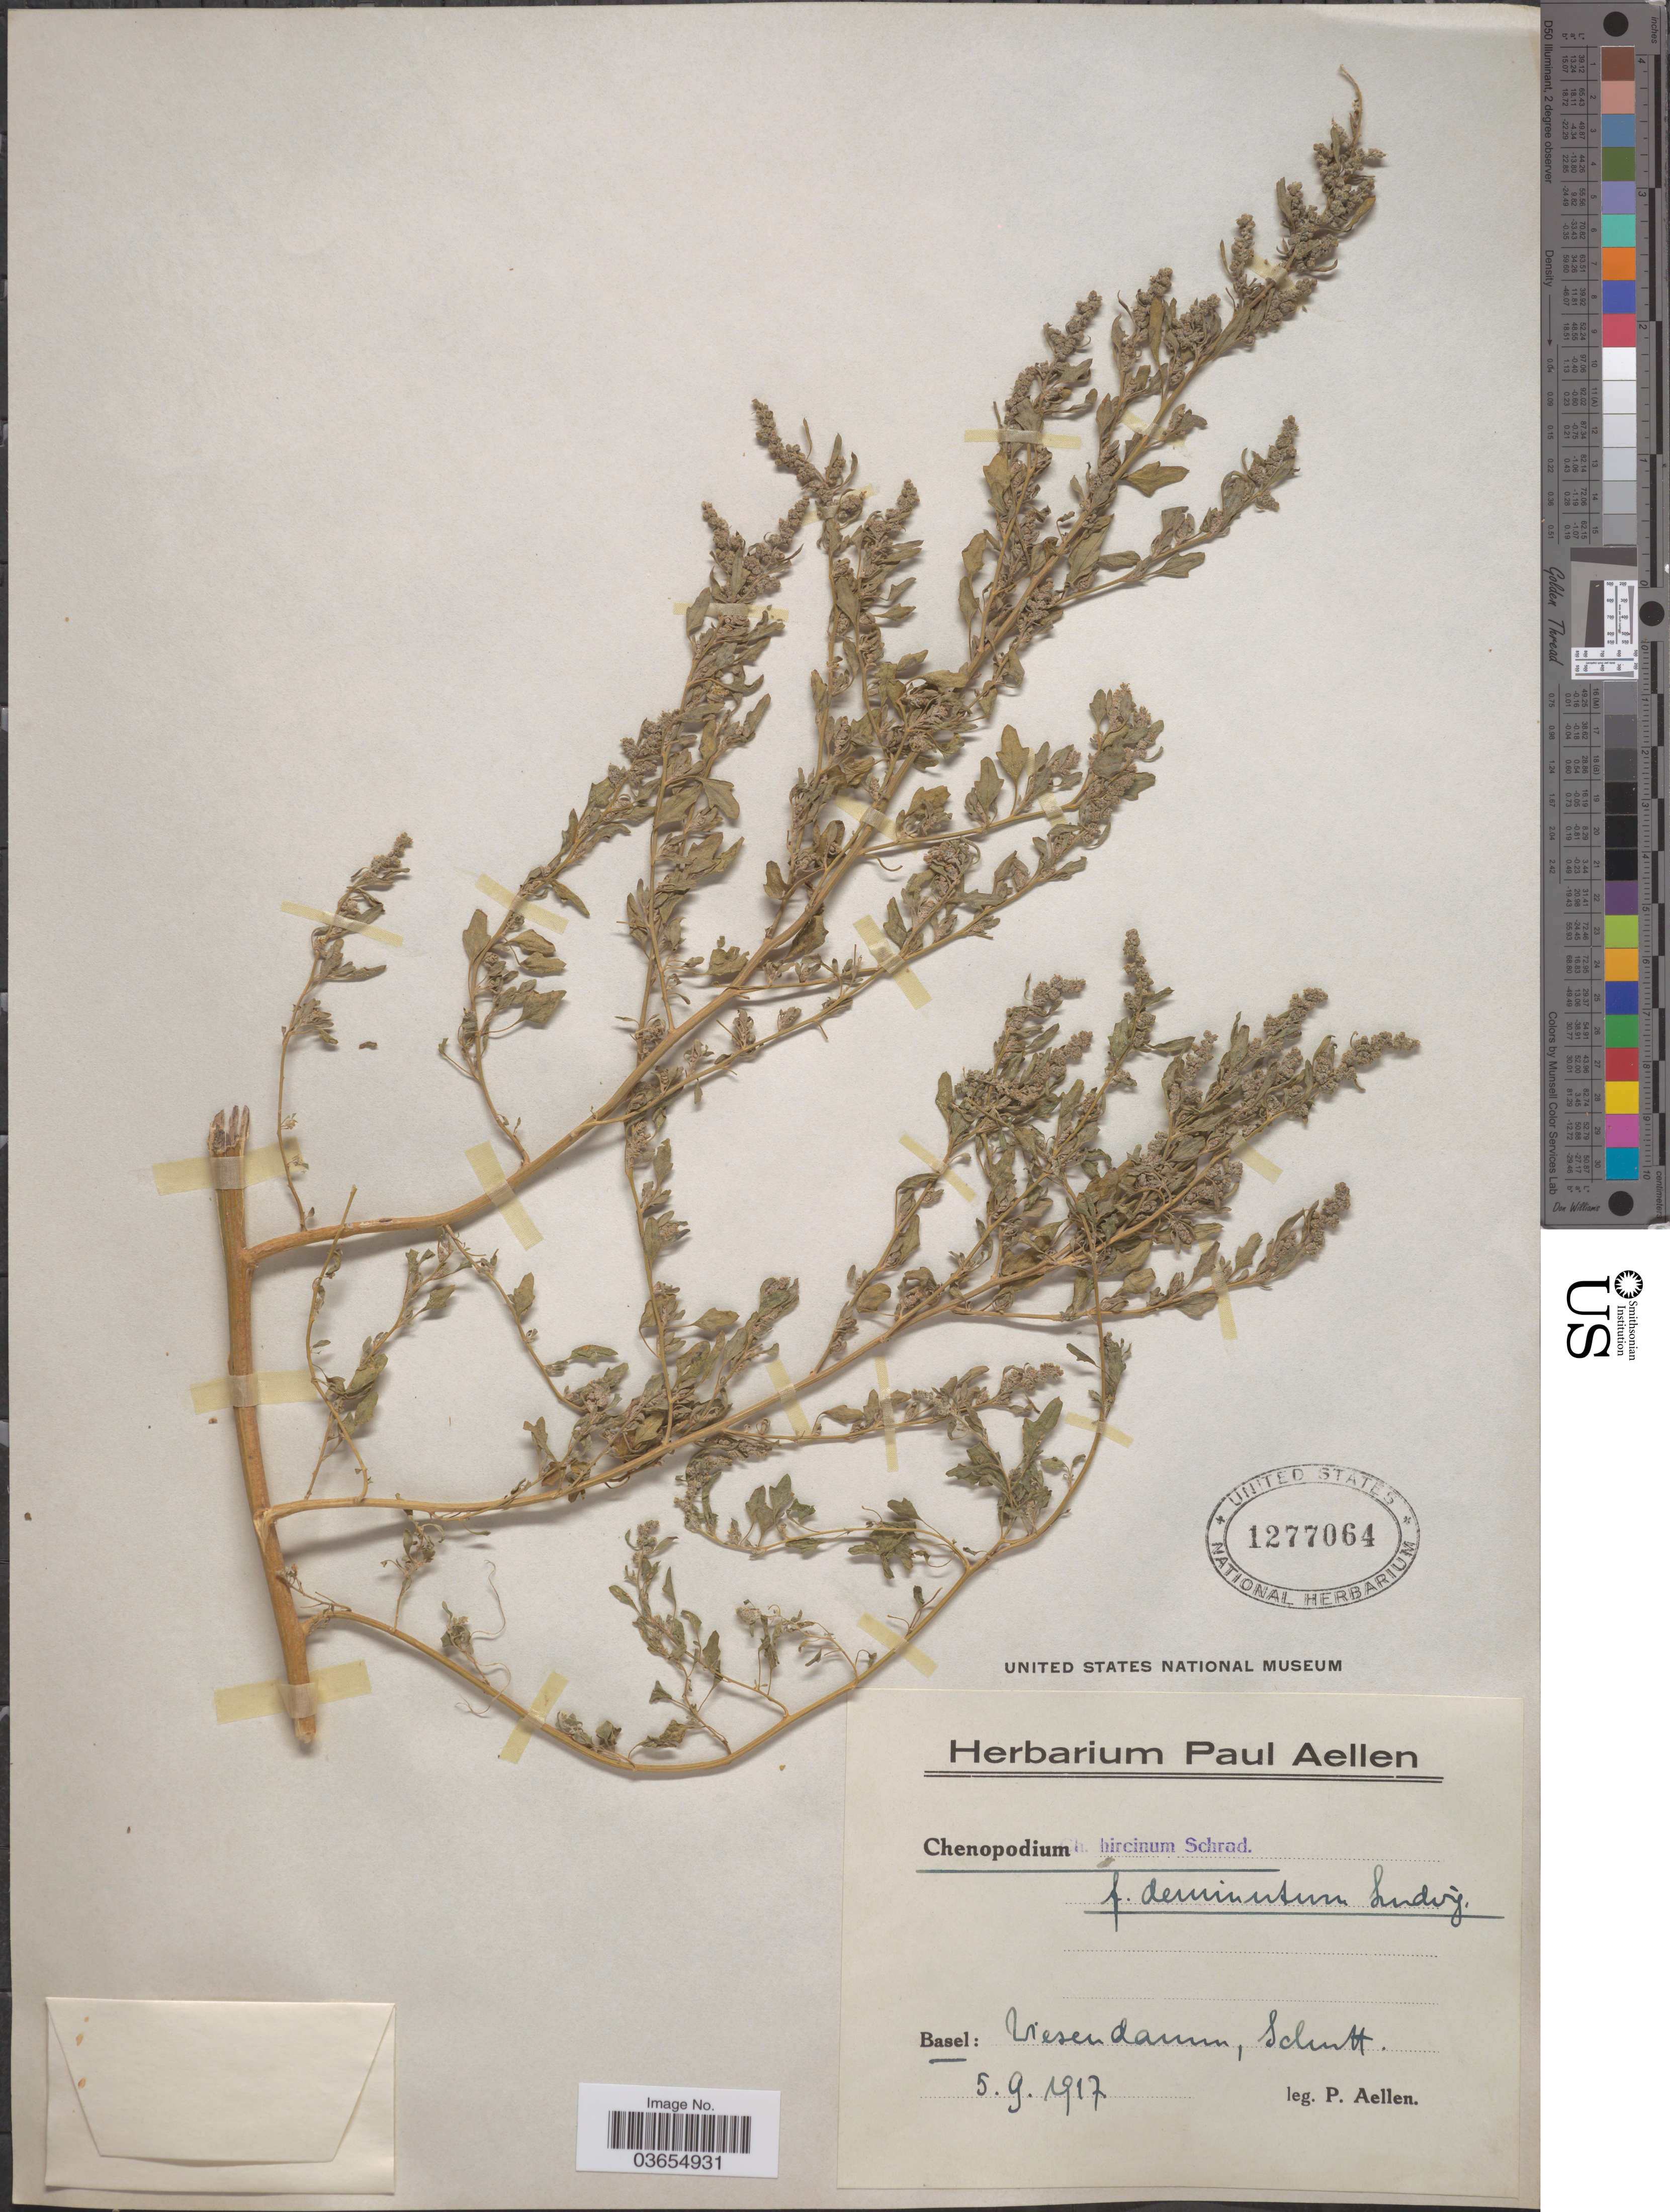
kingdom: Plantae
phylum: Tracheophyta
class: Magnoliopsida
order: Caryophyllales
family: Amaranthaceae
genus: Chenopodium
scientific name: Chenopodium hircinum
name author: Schrad.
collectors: P. Aellen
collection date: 1917-09-05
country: Switzerland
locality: Basel: Wiesendamm, Schutt.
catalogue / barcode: US 1277064